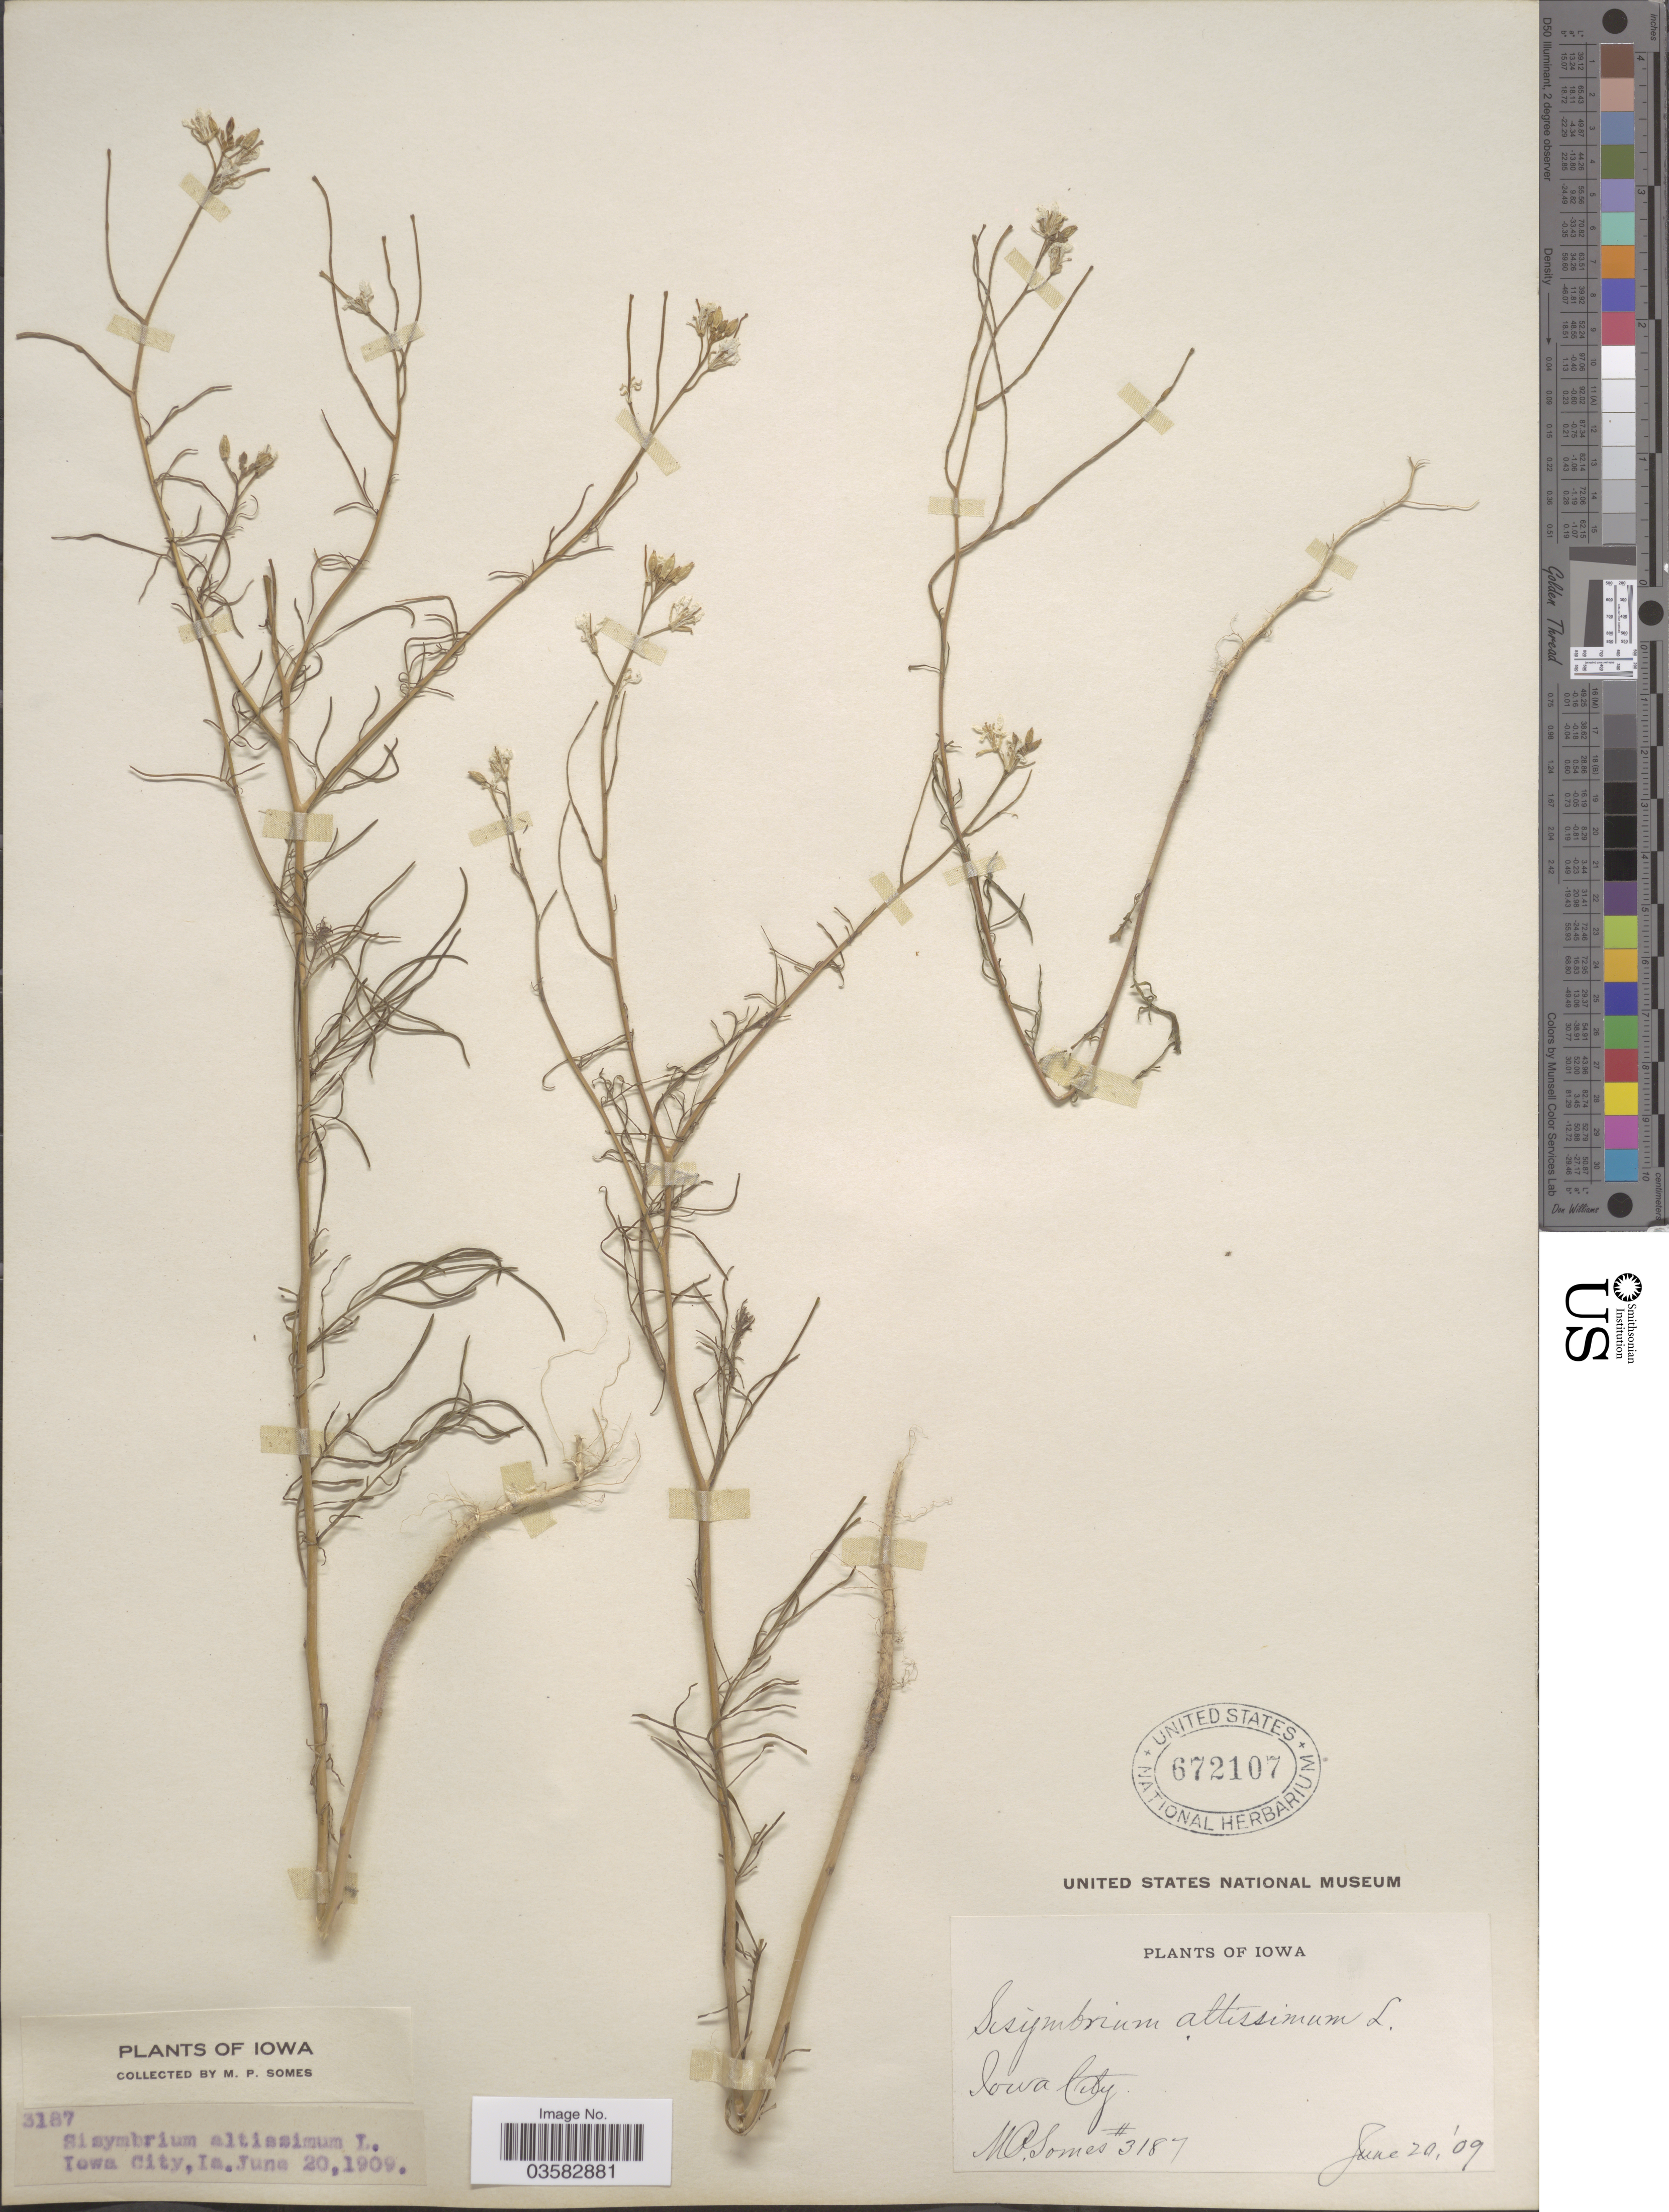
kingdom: Plantae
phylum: Tracheophyta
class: Magnoliopsida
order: Brassicales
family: Brassicaceae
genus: Sisymbrium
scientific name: Sisymbrium altissimum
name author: L.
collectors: M. Somes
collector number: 3187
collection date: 1909-06-20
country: United States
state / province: Iowa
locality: Iowa City.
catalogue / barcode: US 672107